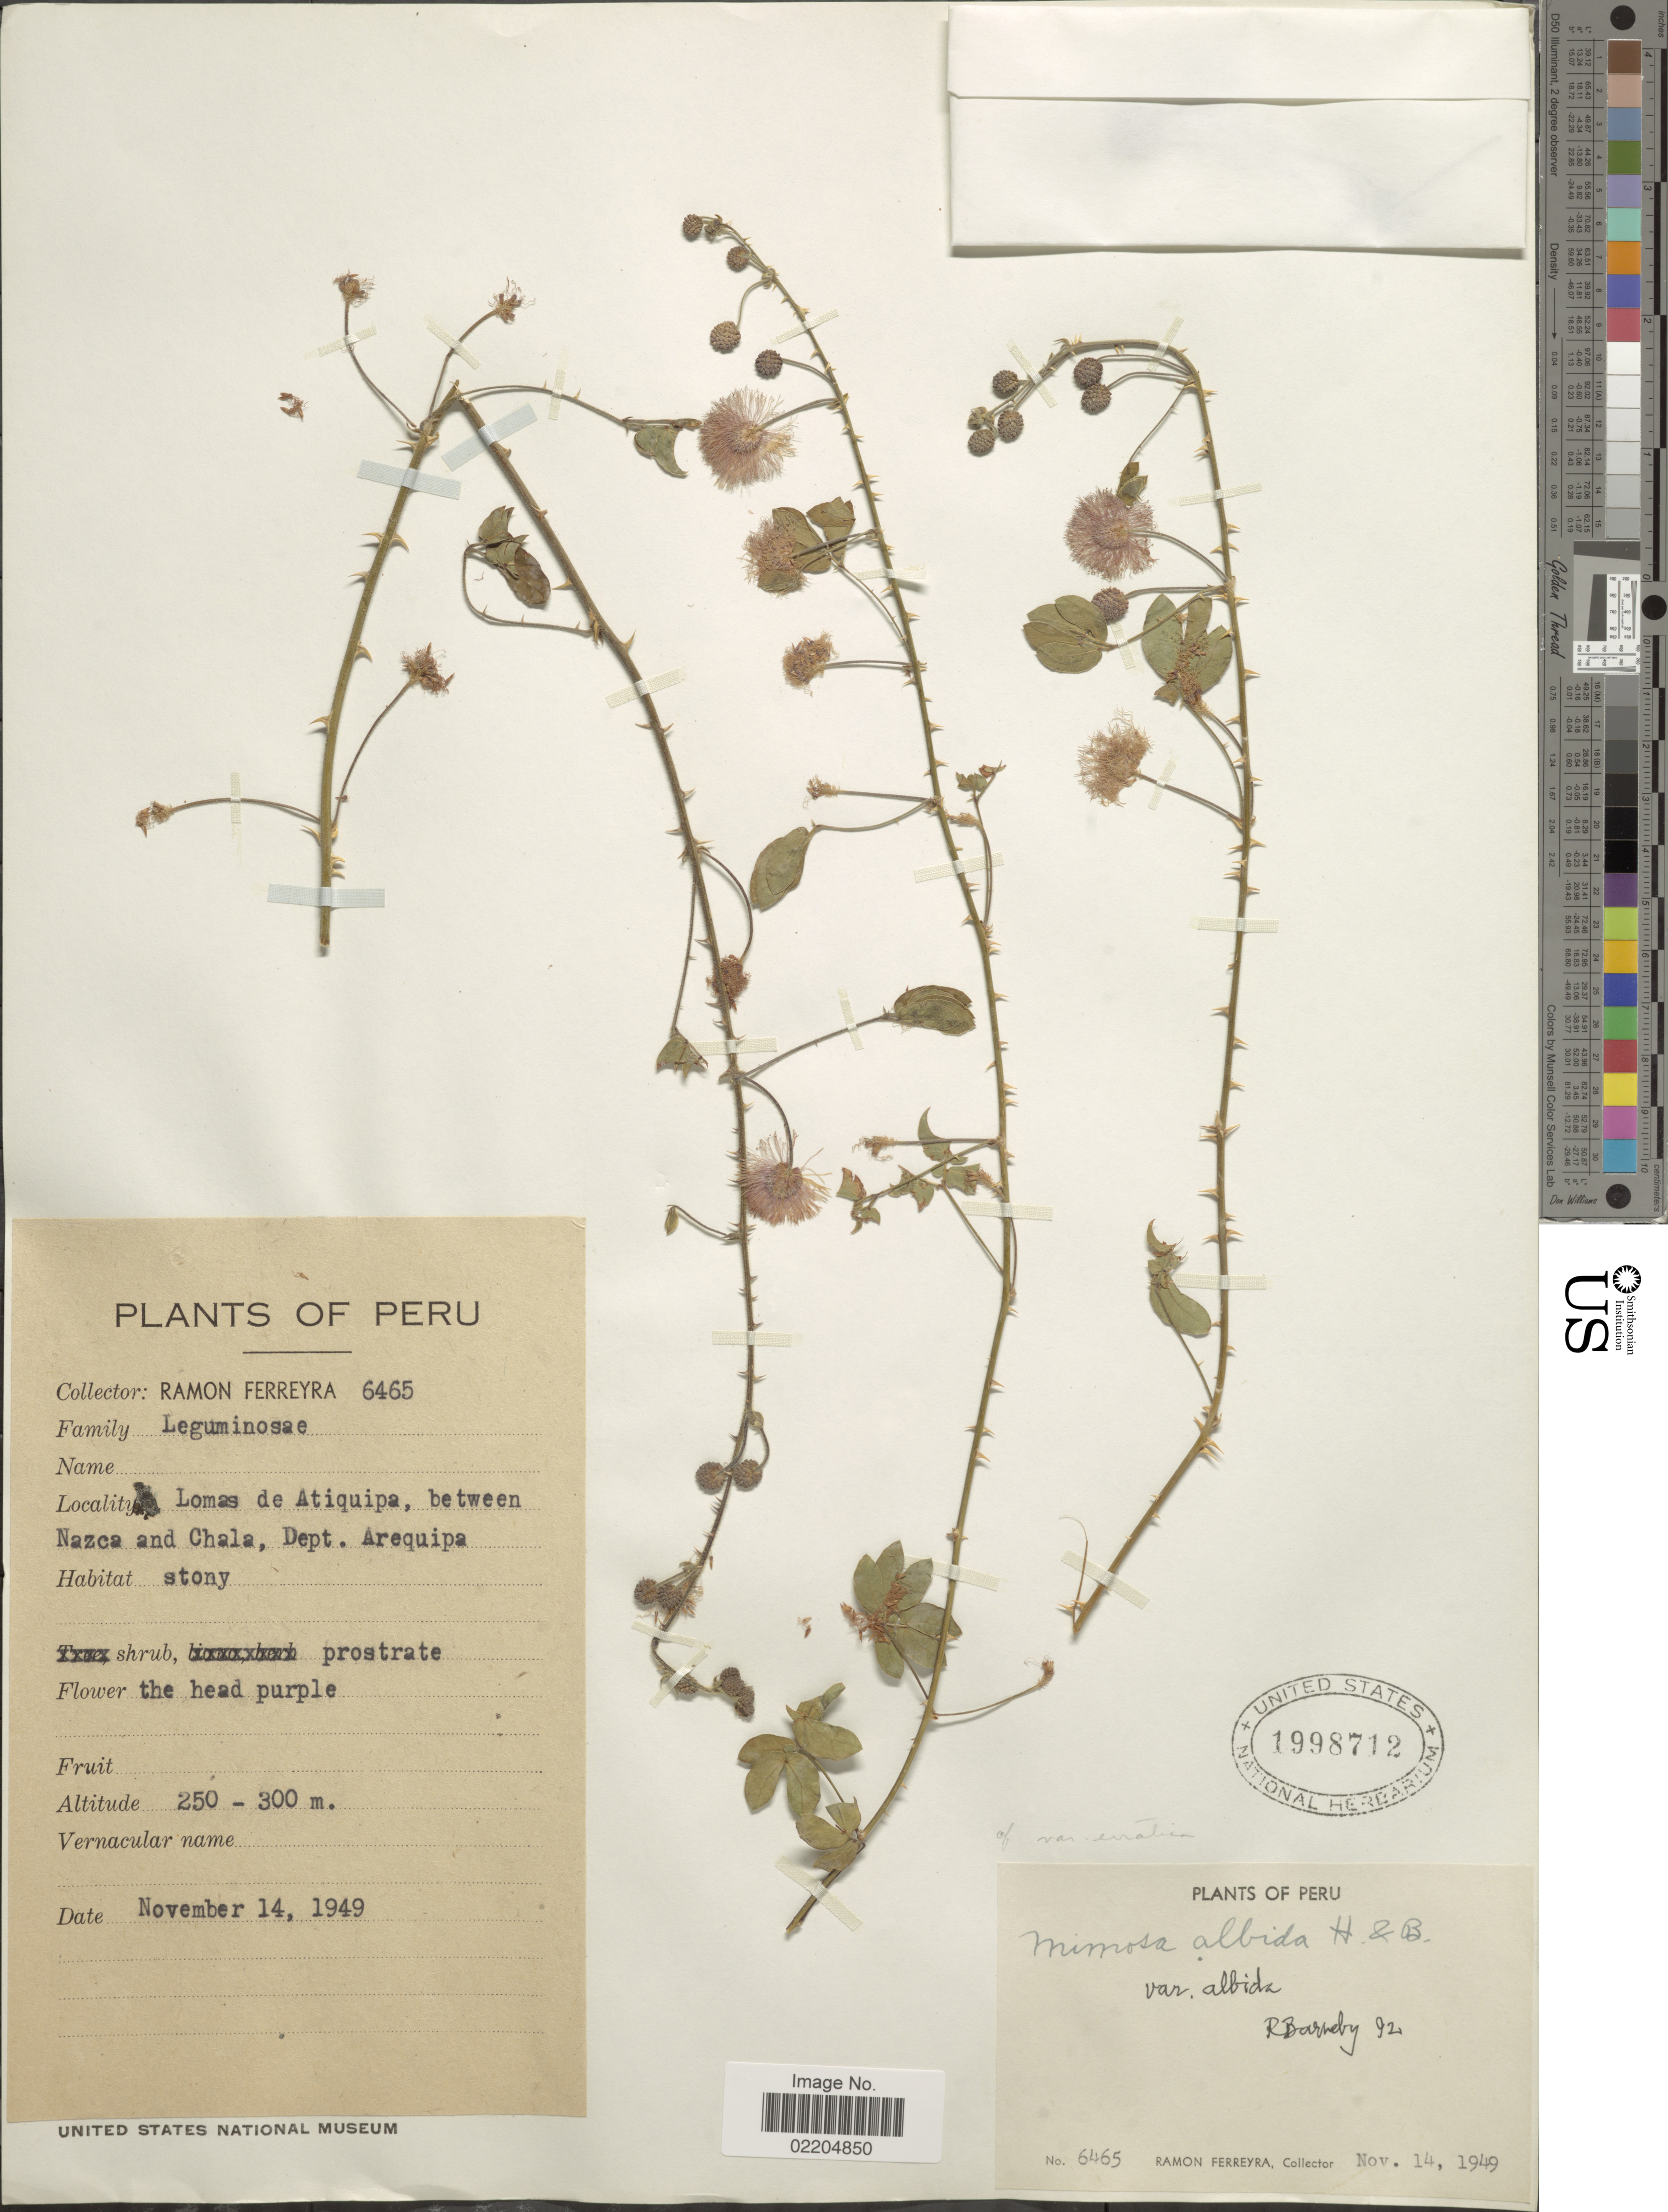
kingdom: Plantae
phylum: Tracheophyta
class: Magnoliopsida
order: Fabales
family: Fabaceae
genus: Mimosa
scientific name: Mimosa albida var. albida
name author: Humb. & Bonpl. ex Willd.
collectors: R. A. Ferreyra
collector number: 6465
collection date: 1949-11-14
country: Peru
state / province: Arequipa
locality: Lomas de Atiquipa, between Nazca and Chala, Dept. Arequipa.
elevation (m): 250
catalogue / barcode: US 1998712